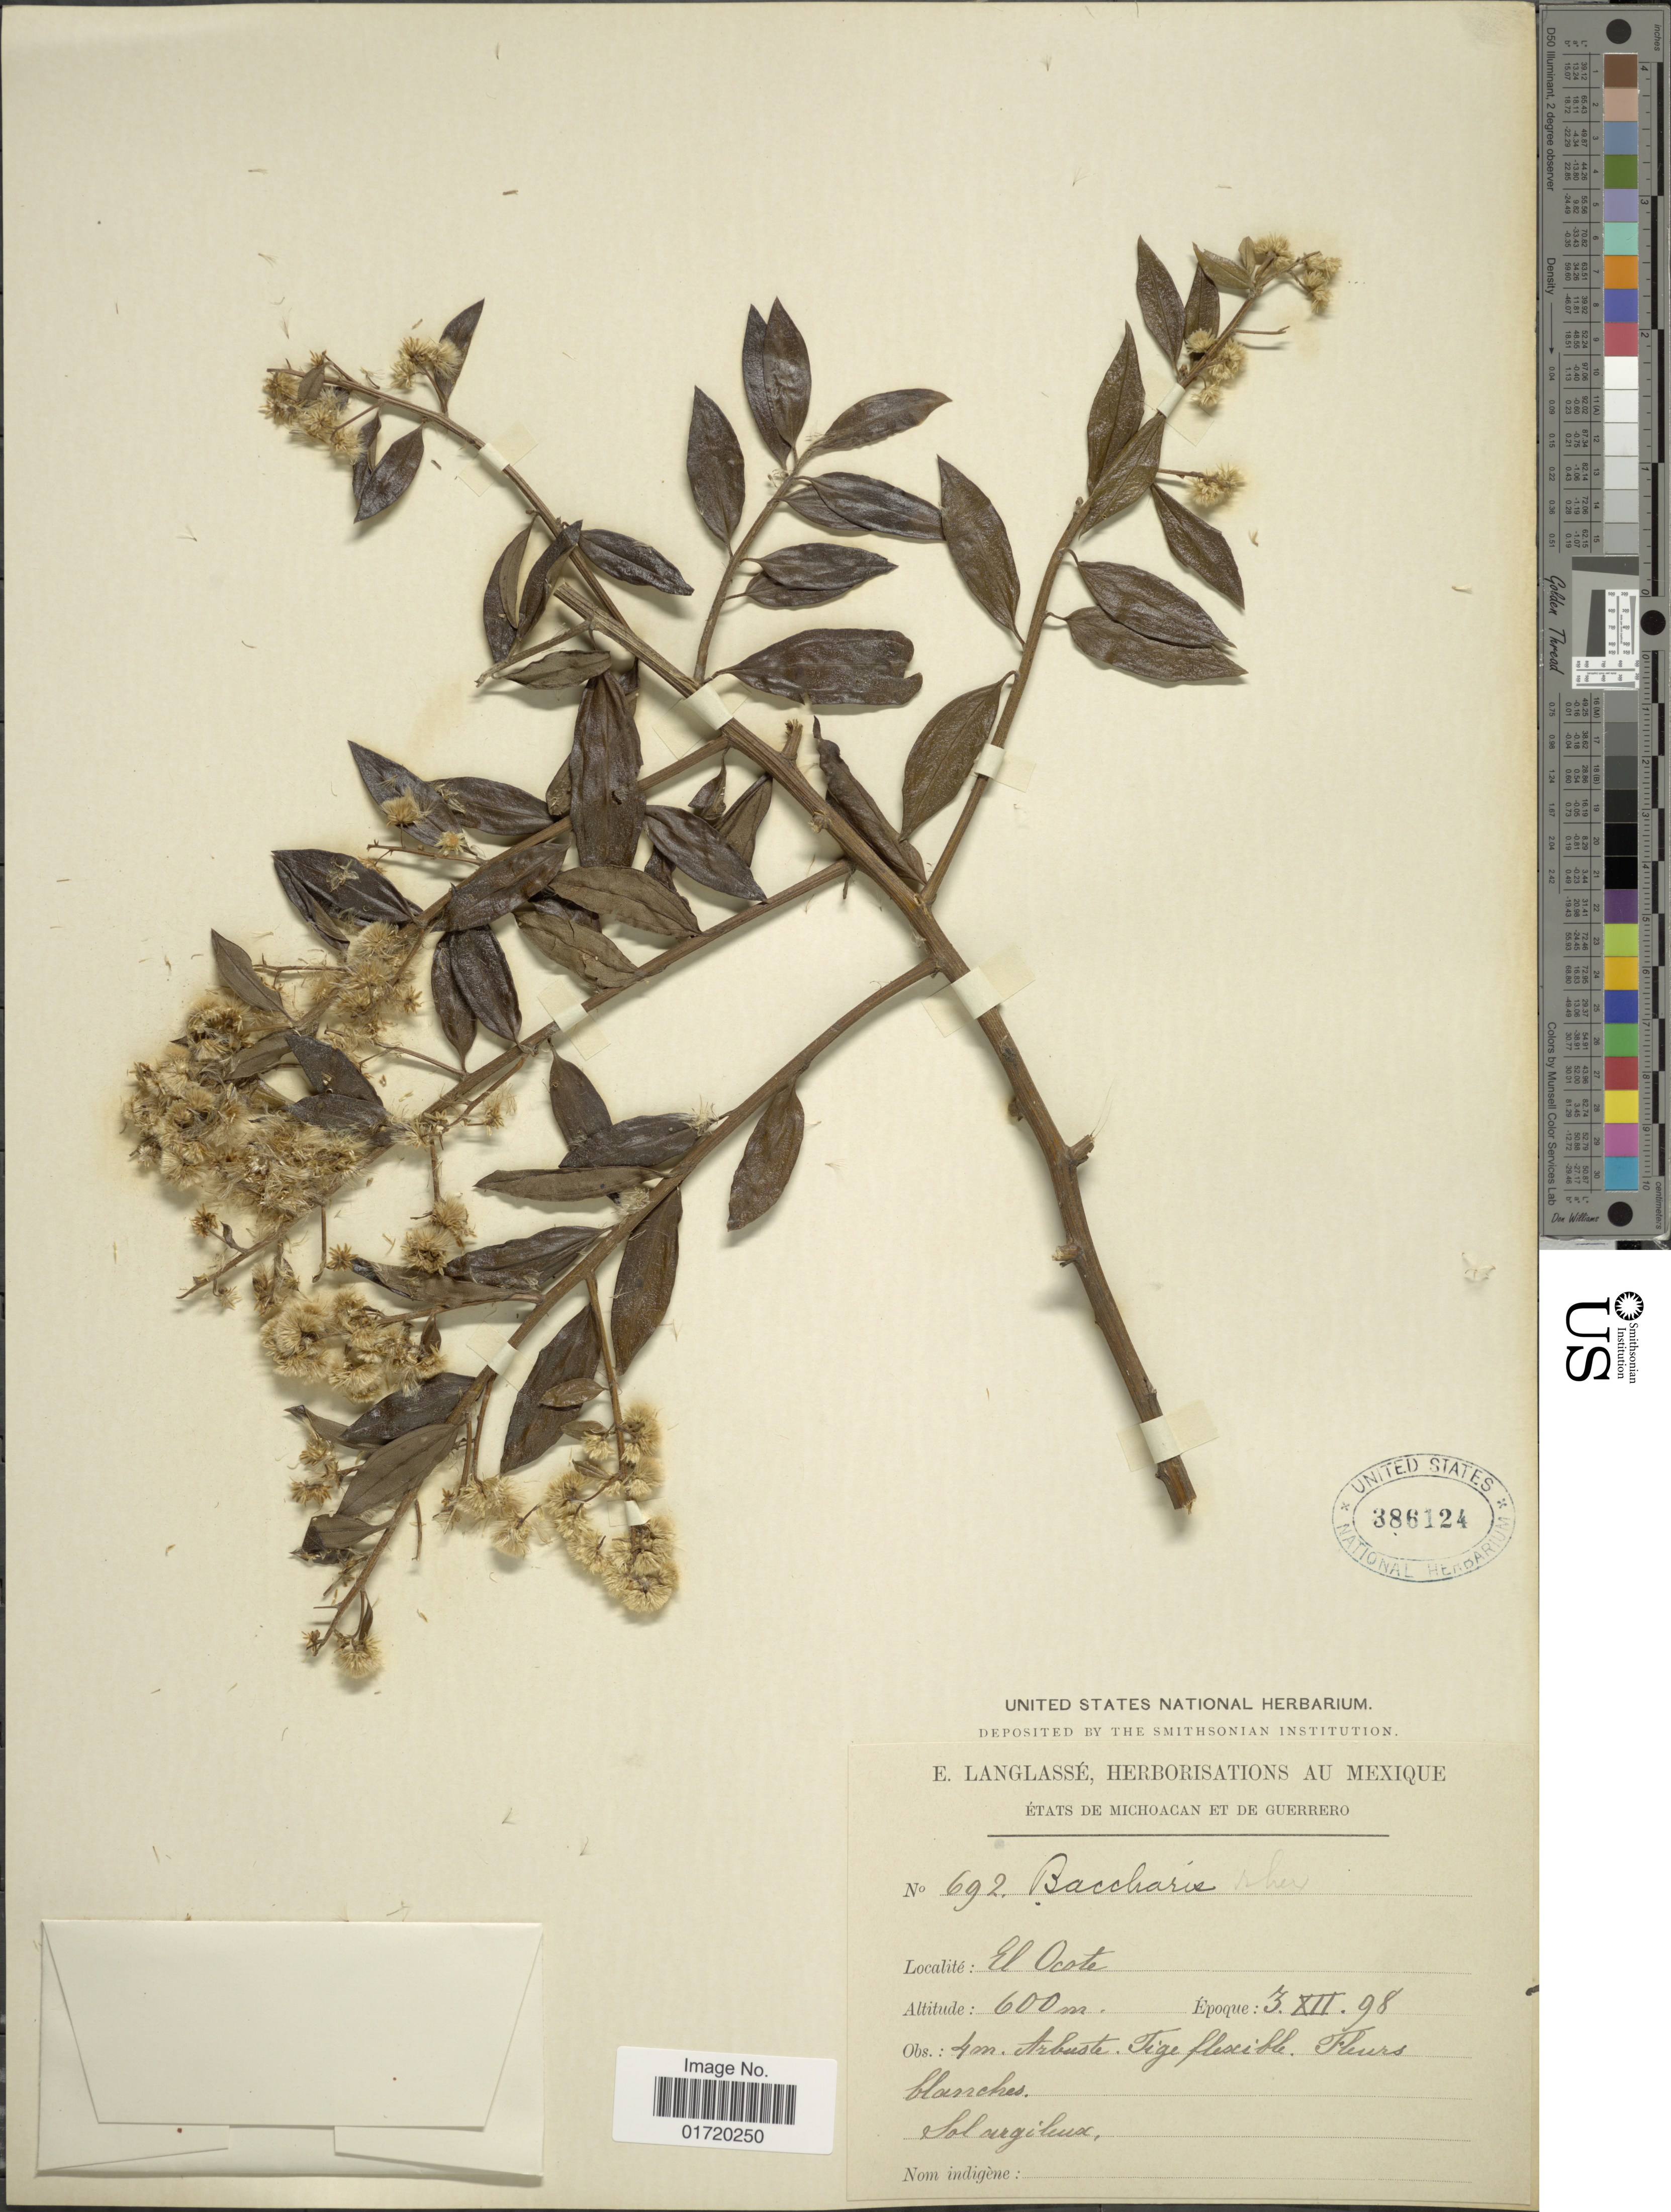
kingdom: Plantae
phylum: Tracheophyta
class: Magnoliopsida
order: Asterales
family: Asteraceae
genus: Baccharis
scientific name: Baccharis trinervis var. rhexioides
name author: (Kunth) Baker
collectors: E. Langlassé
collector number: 692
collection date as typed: Transcribed d/m/y: 3/12/98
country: Mexico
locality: Etats de Michoacan et de Guerrero, El Ocote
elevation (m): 600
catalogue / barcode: US 386124